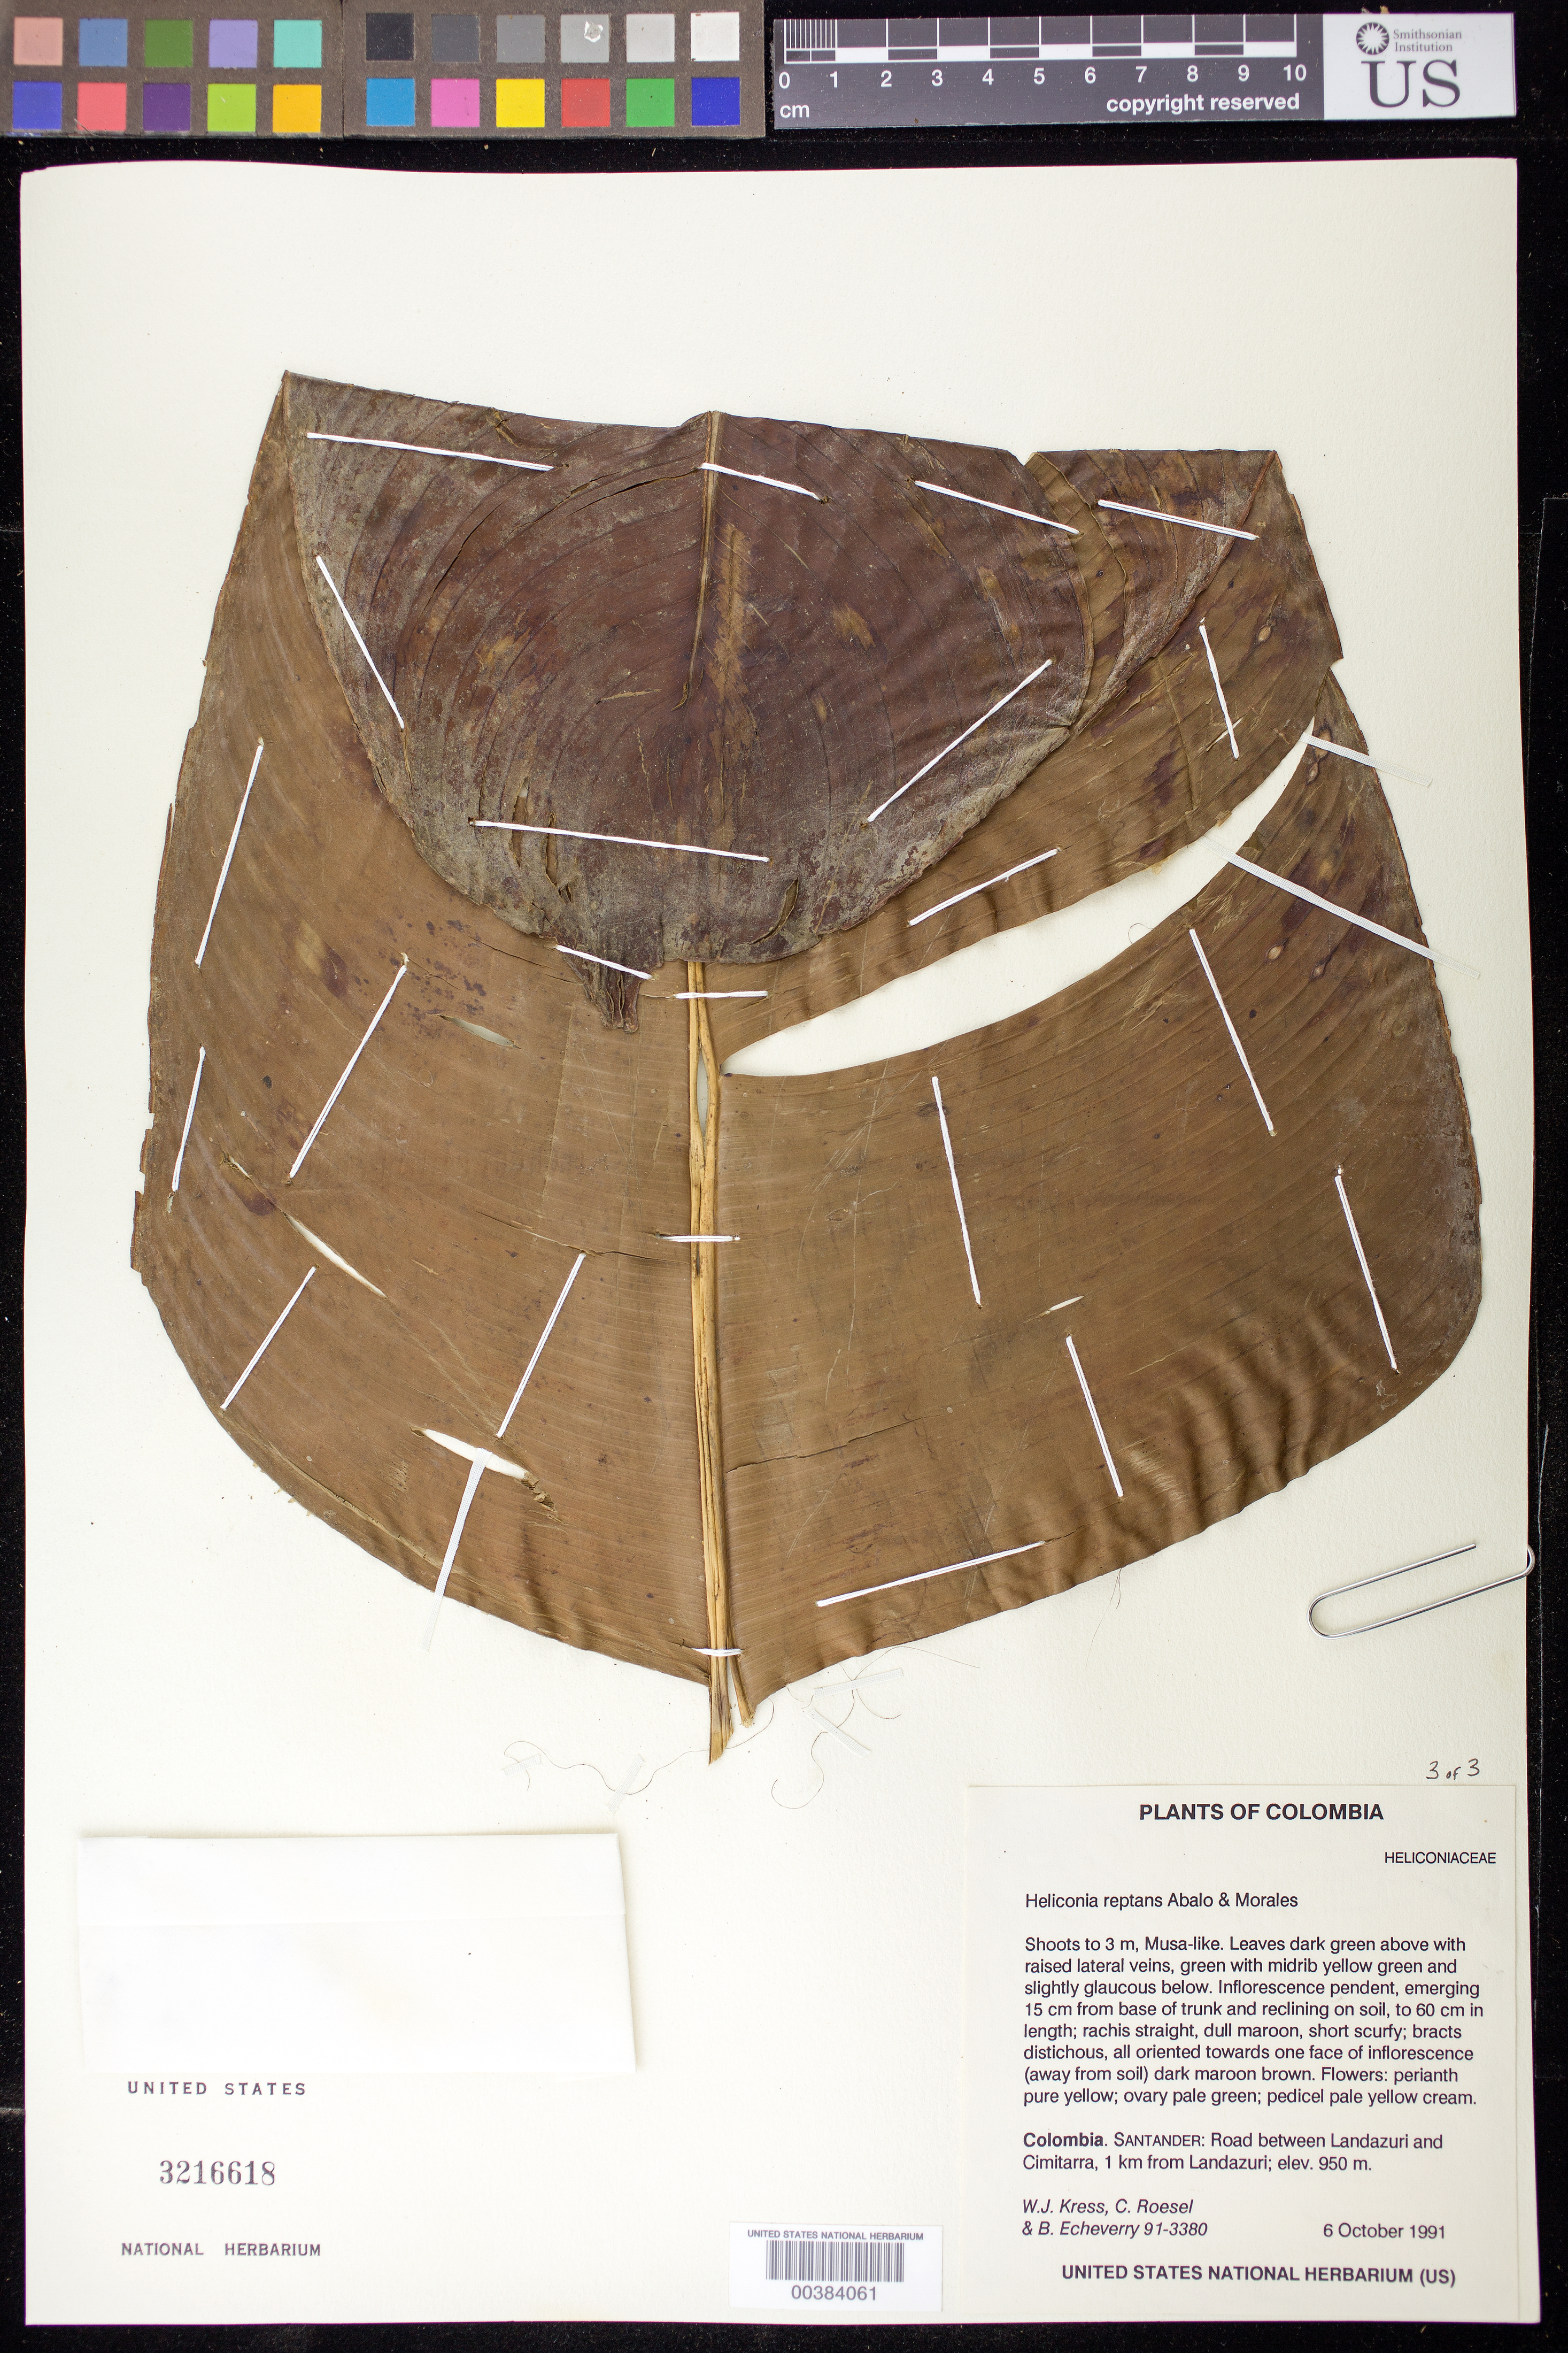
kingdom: Plantae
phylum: Tracheophyta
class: Liliopsida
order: Zingiberales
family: Heliconiaceae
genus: Heliconia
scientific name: Heliconia reptans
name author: Abalo & G. Morales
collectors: W. J. Kress, C. S. Roesel & B. Echeverry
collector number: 91-3380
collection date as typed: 06 Oct 1991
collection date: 1991-10-06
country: Colombia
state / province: Santander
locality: Between Landazuri and Cimitarra, 1 km from Landazuri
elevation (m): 950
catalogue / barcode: US 3216618